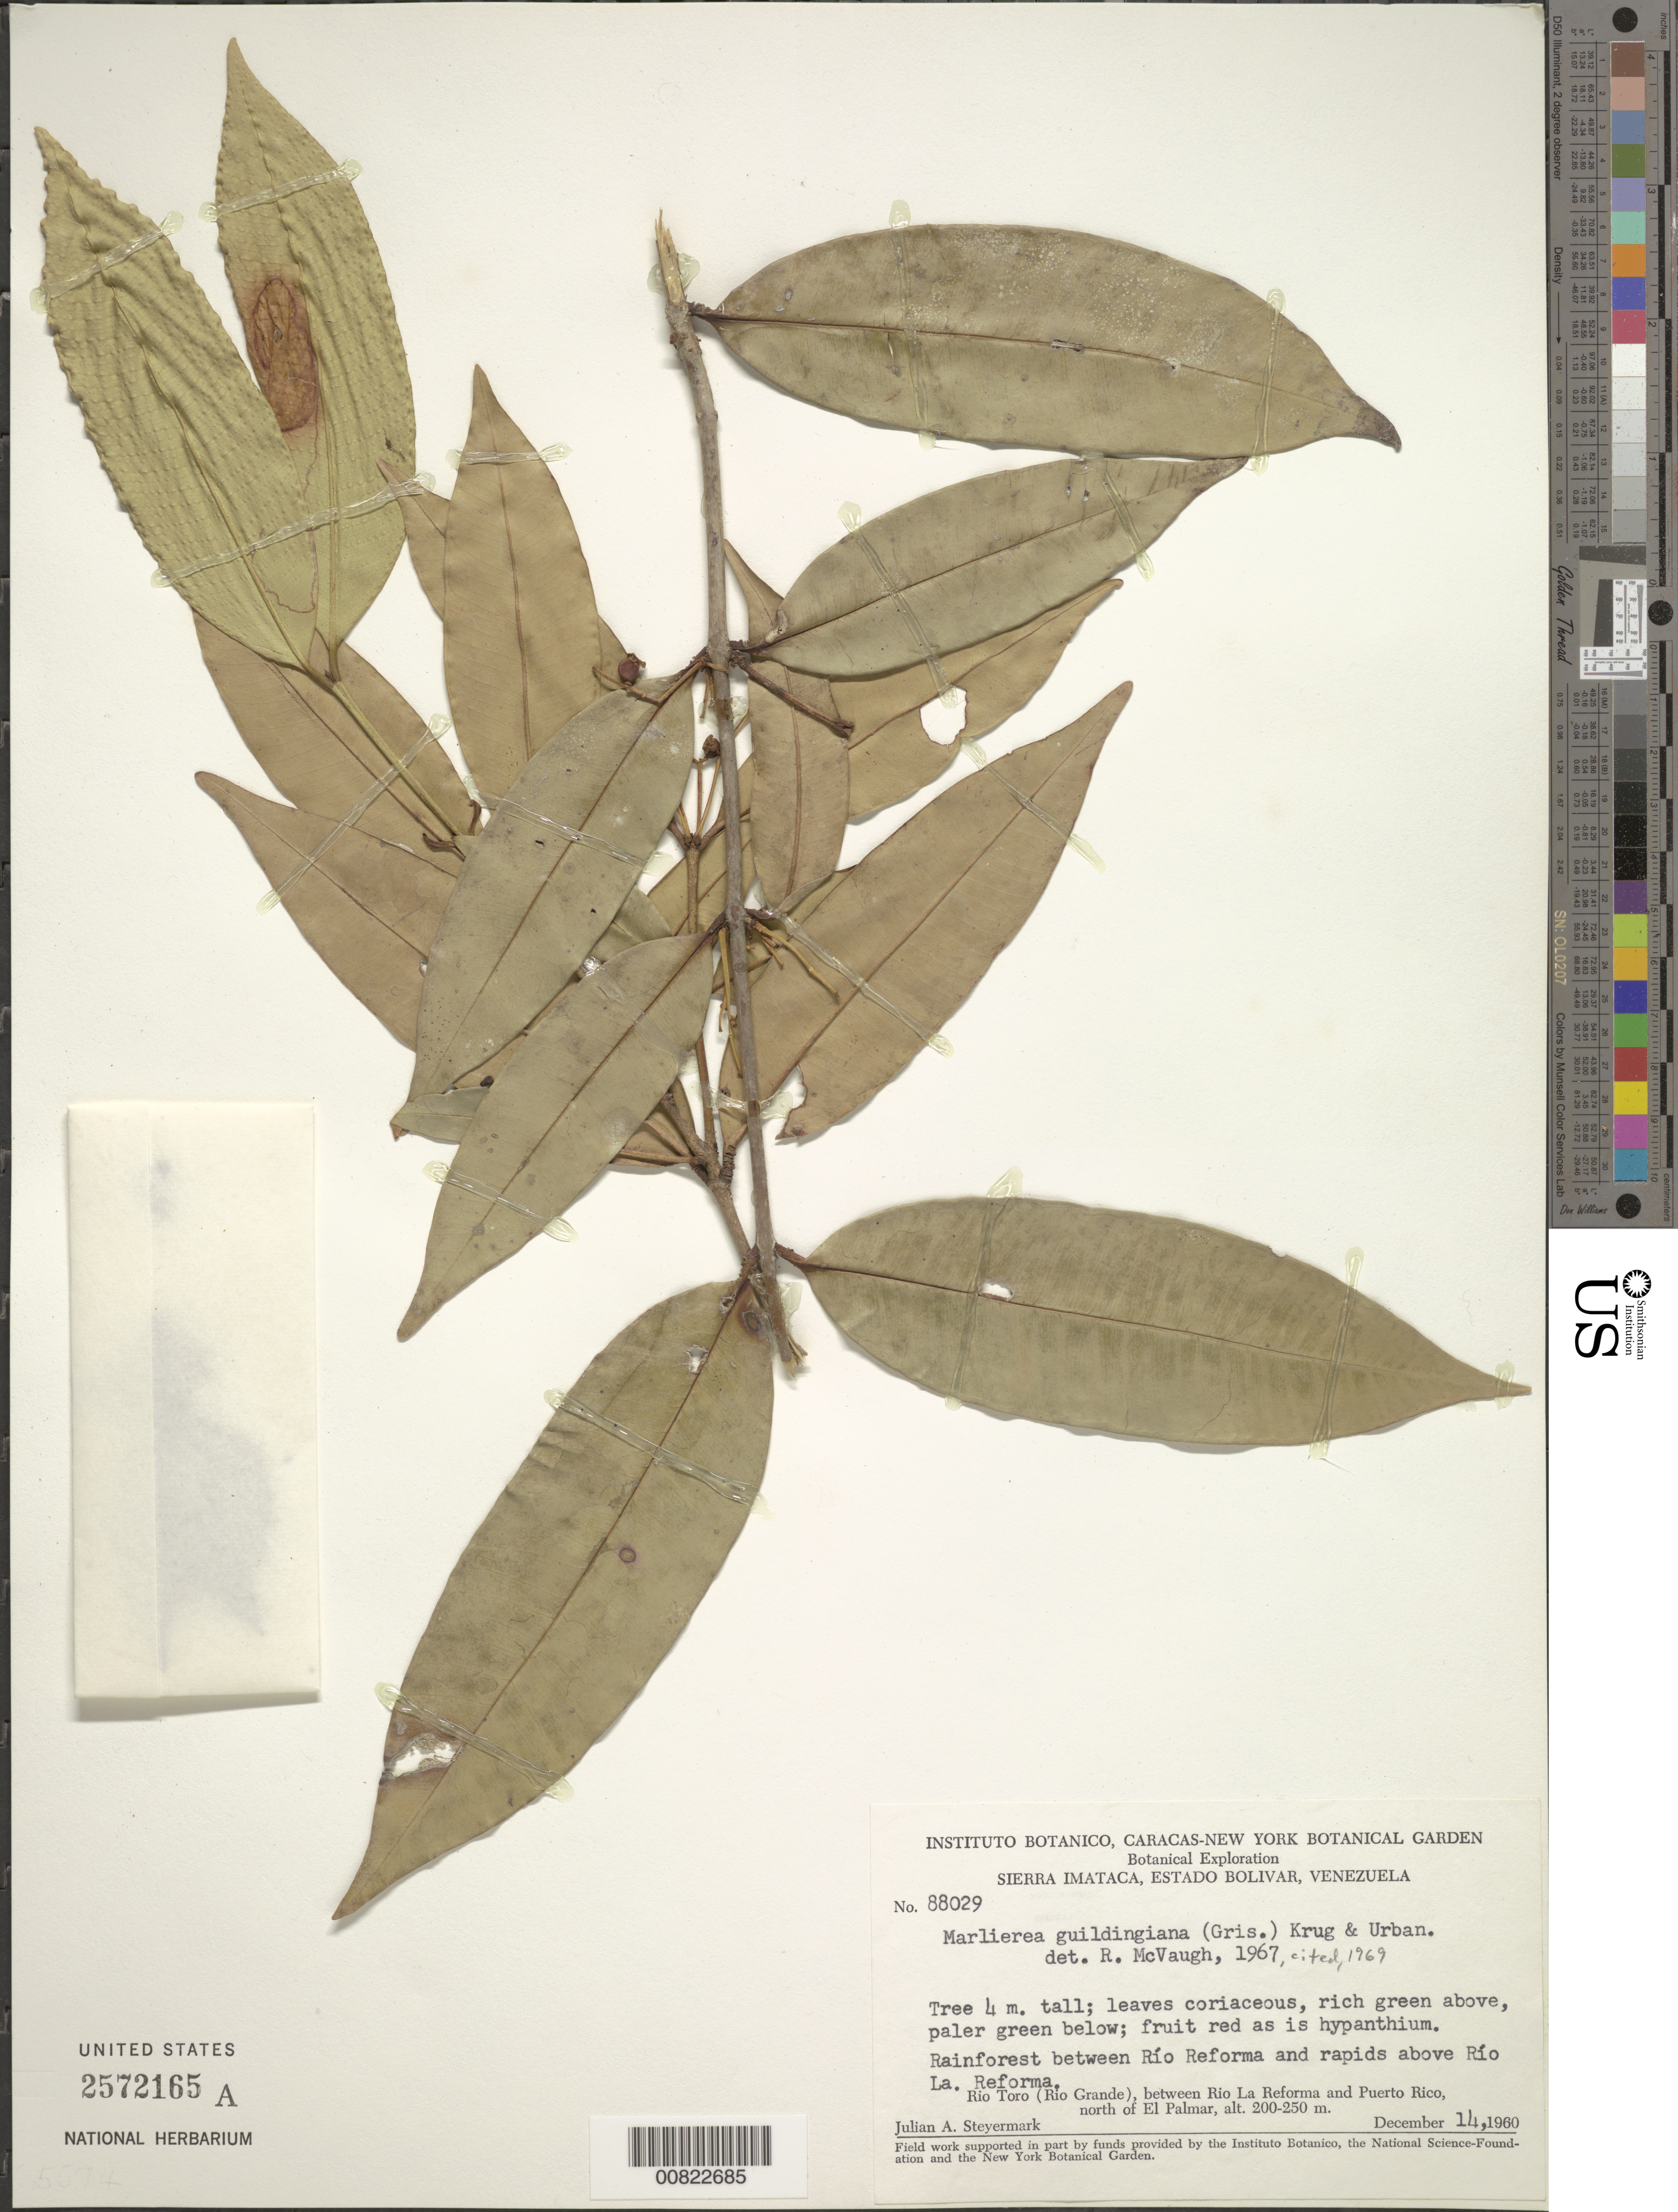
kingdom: Plantae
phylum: Tracheophyta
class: Magnoliopsida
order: Myrtales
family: Myrtaceae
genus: Myrcia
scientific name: Myrcia guildingiana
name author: (Griseb.) E. Lucas & C.E. Wilson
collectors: J. Steyermark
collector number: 88029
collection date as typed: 14-Dec-60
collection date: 1960-12-14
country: Venezuela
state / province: Bolívar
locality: Sierra Imataca; Cerro La Reforma, above junction with Río Reforma with Río Toro (Río Grande), between Río La Reforma and Puerto Rico, N of El Palmar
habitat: Rainforest, by rapids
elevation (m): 200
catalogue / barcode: US 2572165A